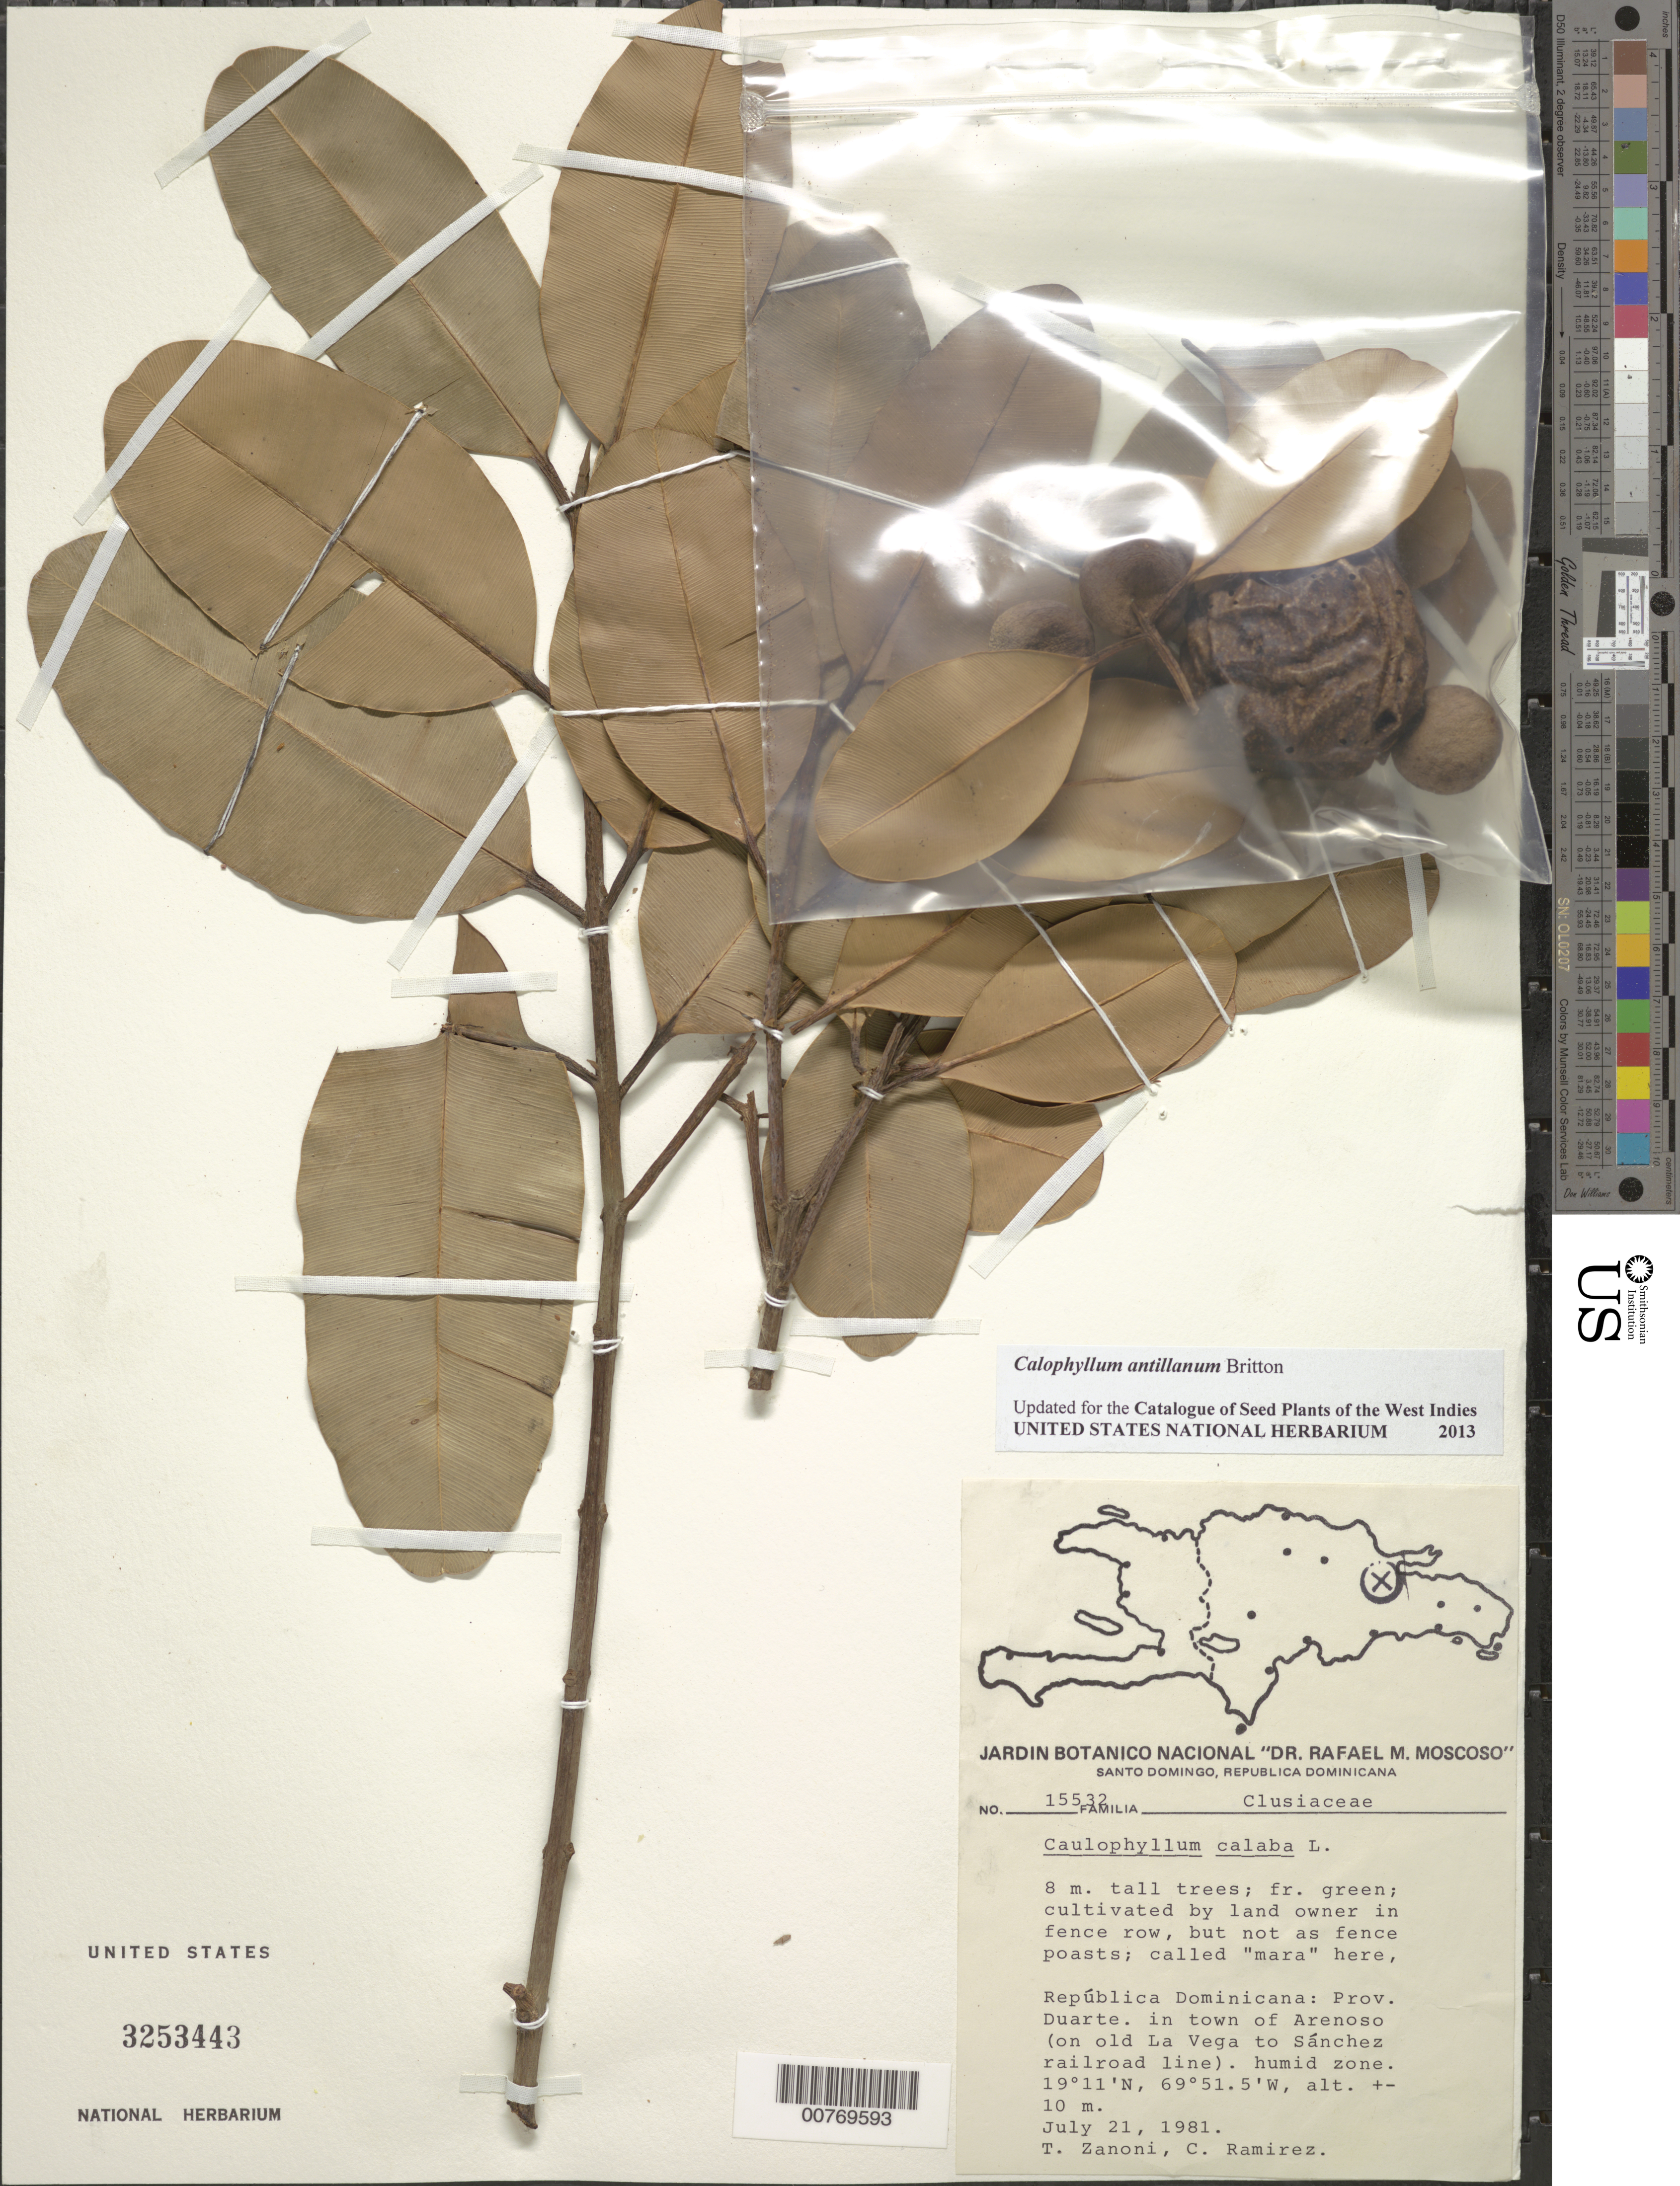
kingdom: Plantae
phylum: Tracheophyta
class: Magnoliopsida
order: Malpighiales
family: Calophyllaceae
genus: Calophyllum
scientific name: Calophyllum antillanum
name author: Britton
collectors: T. A. Zanoni & C. Ramirez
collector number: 15532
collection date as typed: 21 Jul 1981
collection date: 1981-07-21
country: Dominican Republic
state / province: Duarte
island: Hispaniola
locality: Town of Arenoso (on old La Vega to Sánchez railroad line).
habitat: Humid zone.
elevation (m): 10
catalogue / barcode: US 3253443